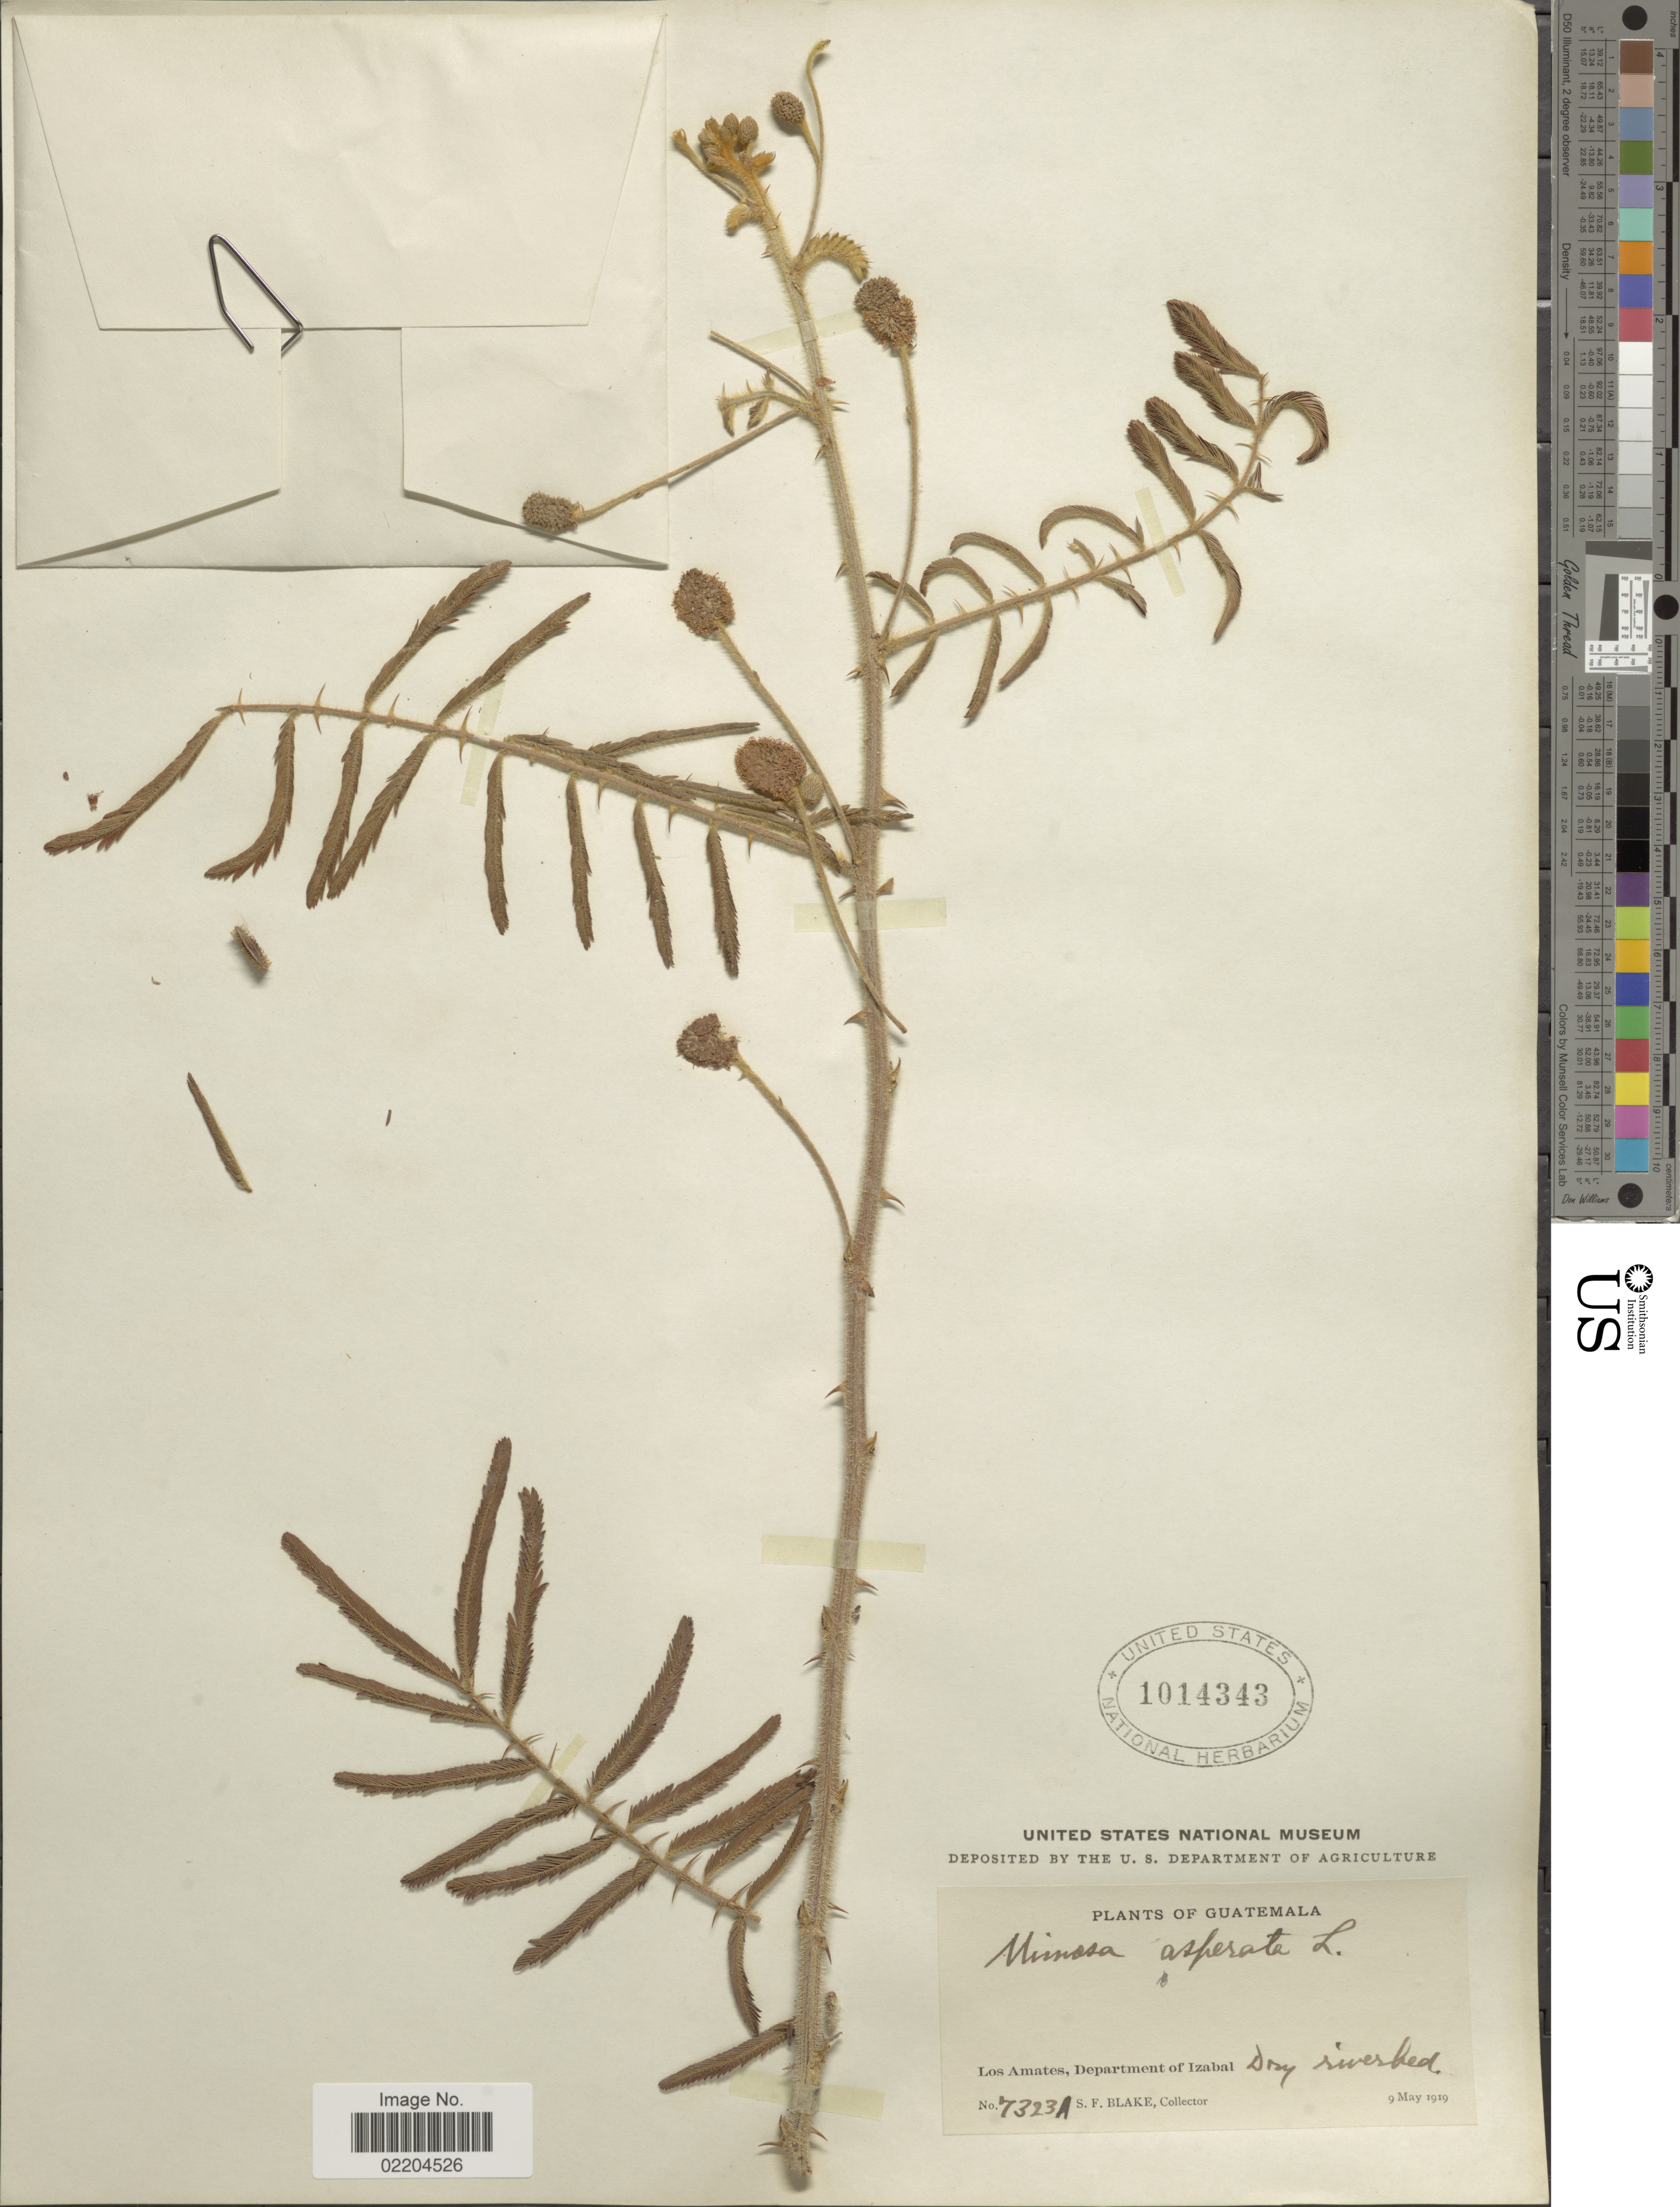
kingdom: Plantae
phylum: Tracheophyta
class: Magnoliopsida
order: Fabales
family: Fabaceae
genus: Mimosa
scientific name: Mimosa pigra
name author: L.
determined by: Strong, Mark T., (BOT), Smithsonian Institution - National Museum of Natural History (UNITED STATES)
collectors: S. Blake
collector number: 7323A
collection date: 1919-05-09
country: Guatemala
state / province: Izabal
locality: Los Amates, Department of Izabal.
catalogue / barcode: US 1014343